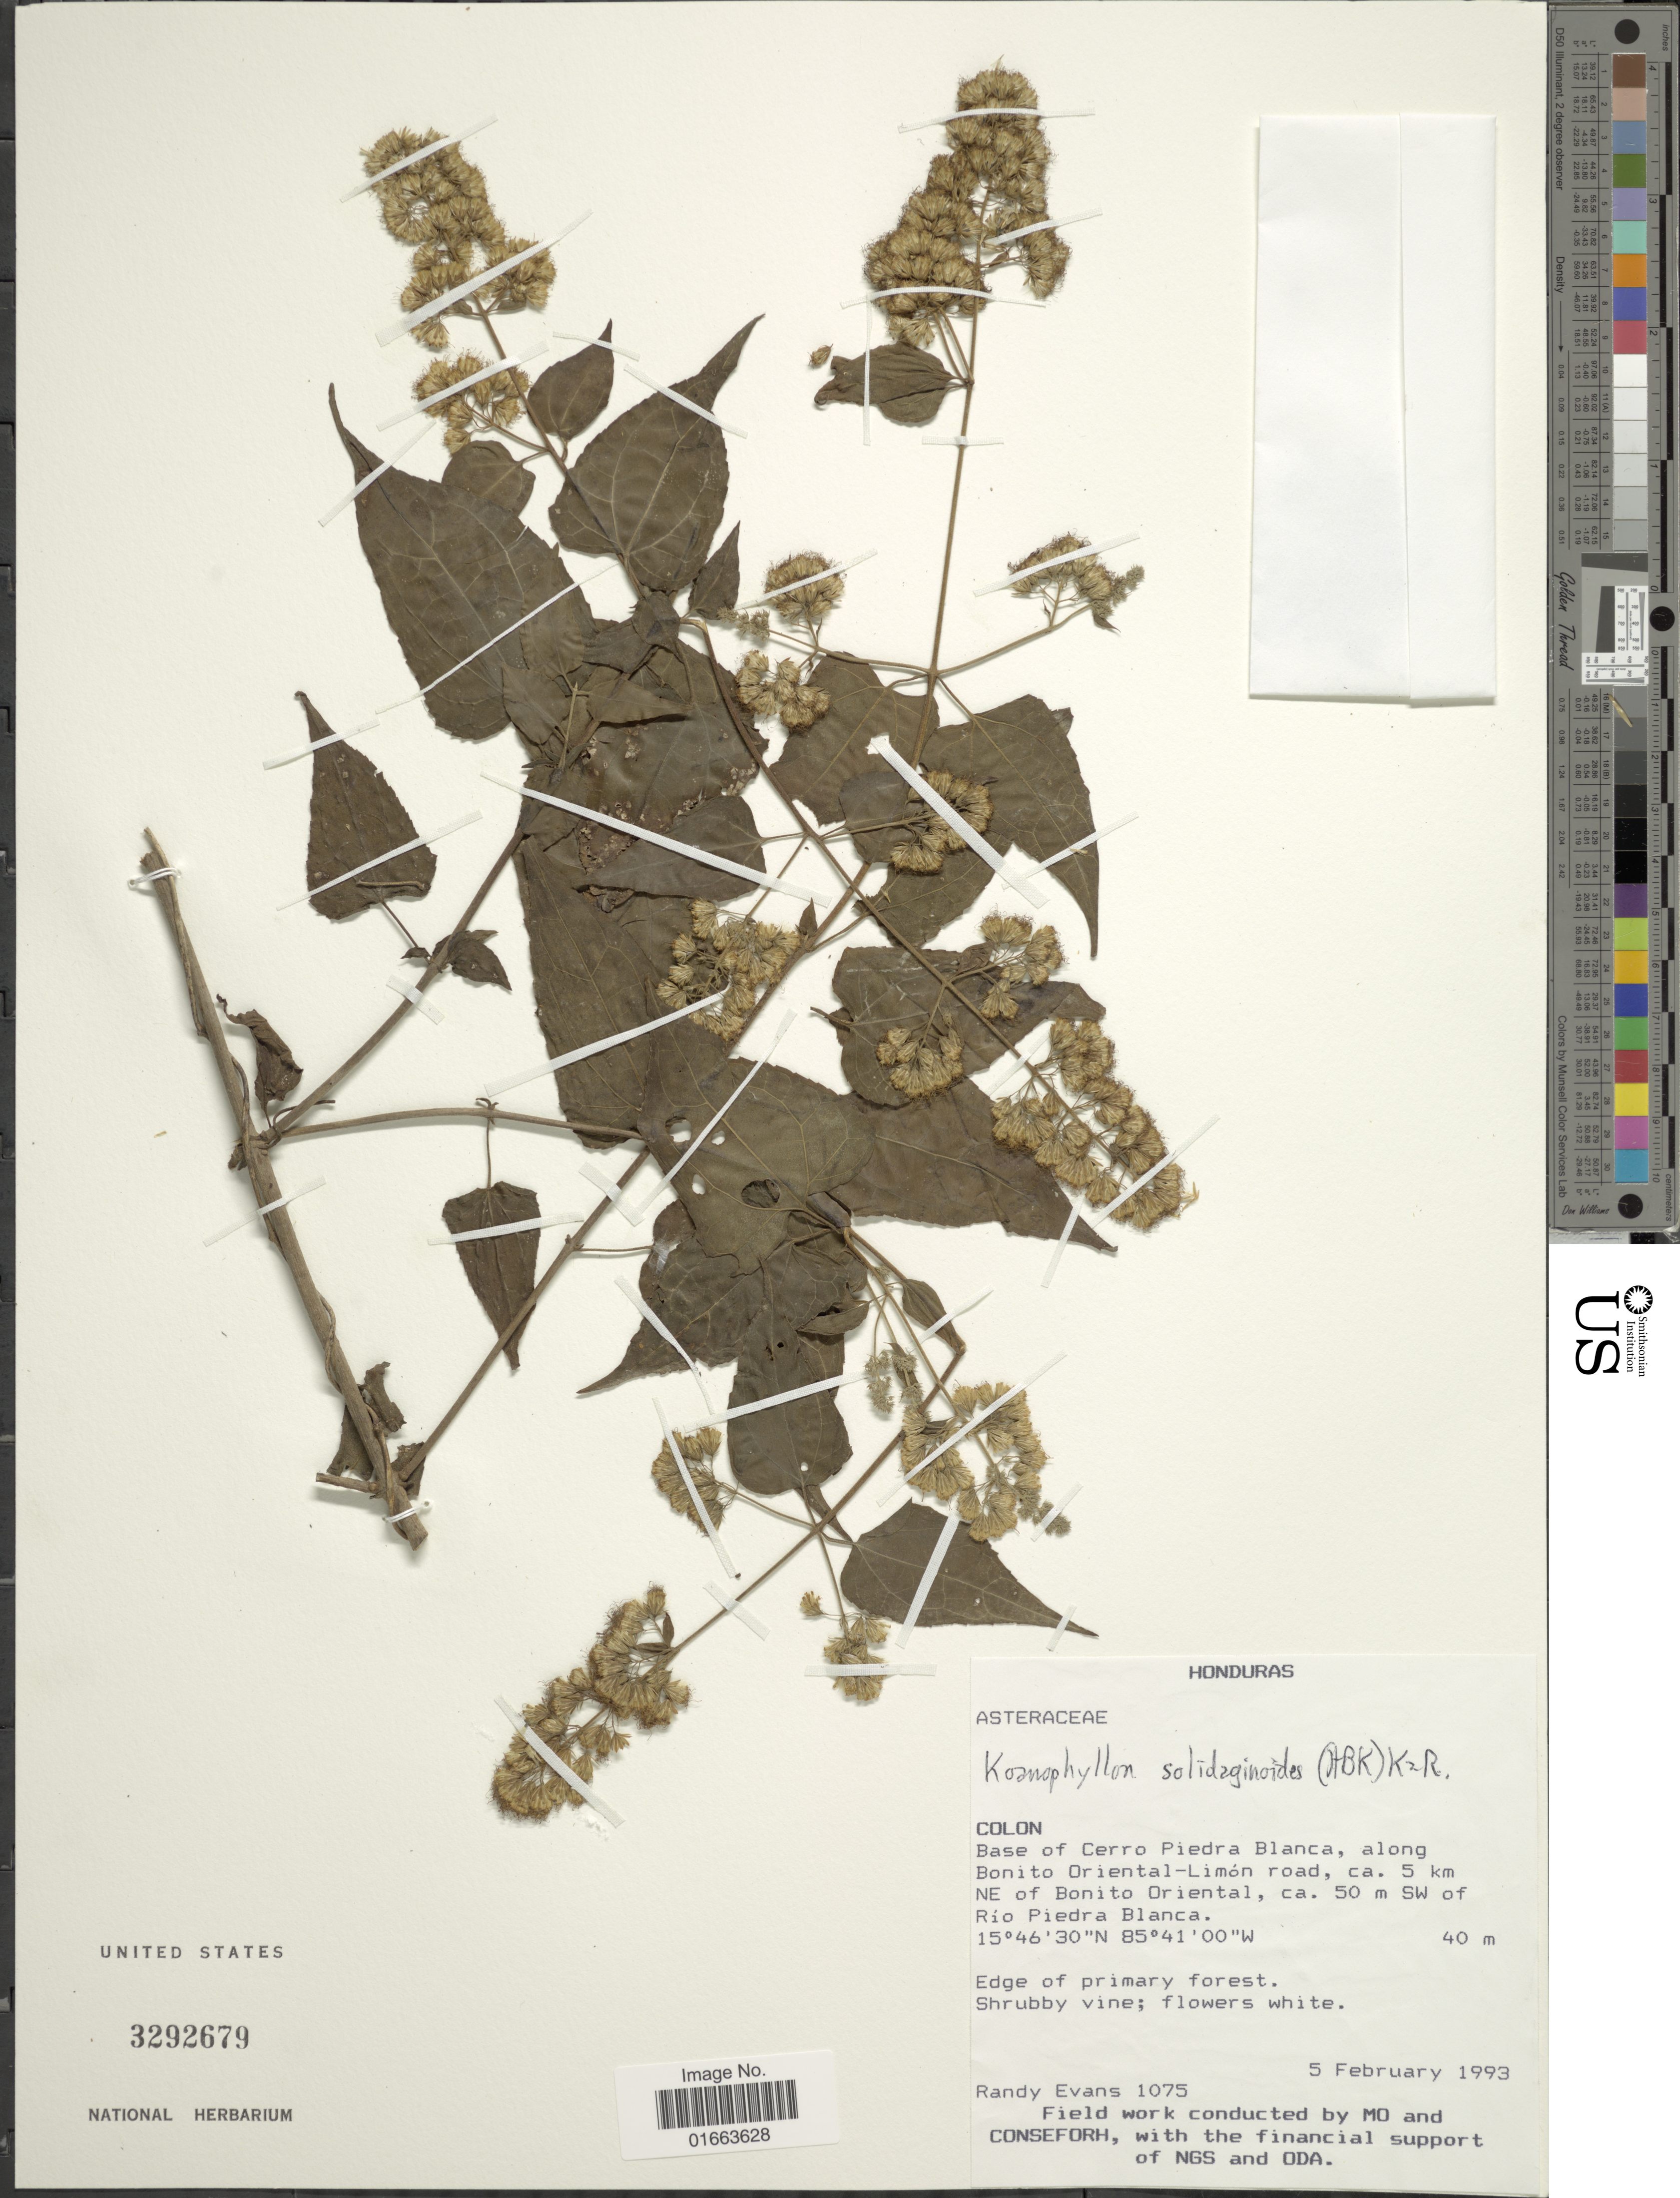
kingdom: Plantae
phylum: Tracheophyta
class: Magnoliopsida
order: Asterales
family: Asteraceae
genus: Koanophyllon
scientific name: Koanophyllon solidaginoides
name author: (Kunth) R.M. King & H. Rob.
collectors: R. Evans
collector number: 1075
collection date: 1993-02-05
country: Honduras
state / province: Colón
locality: Base of Cerro Piedra Blanca, along Bonito Oirental-Limón road, ca. 5 km NE of Bonito Oriental, ca. 50 m SW off Río Piedra Blanca, edge of primary forest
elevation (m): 40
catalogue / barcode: US 3292679